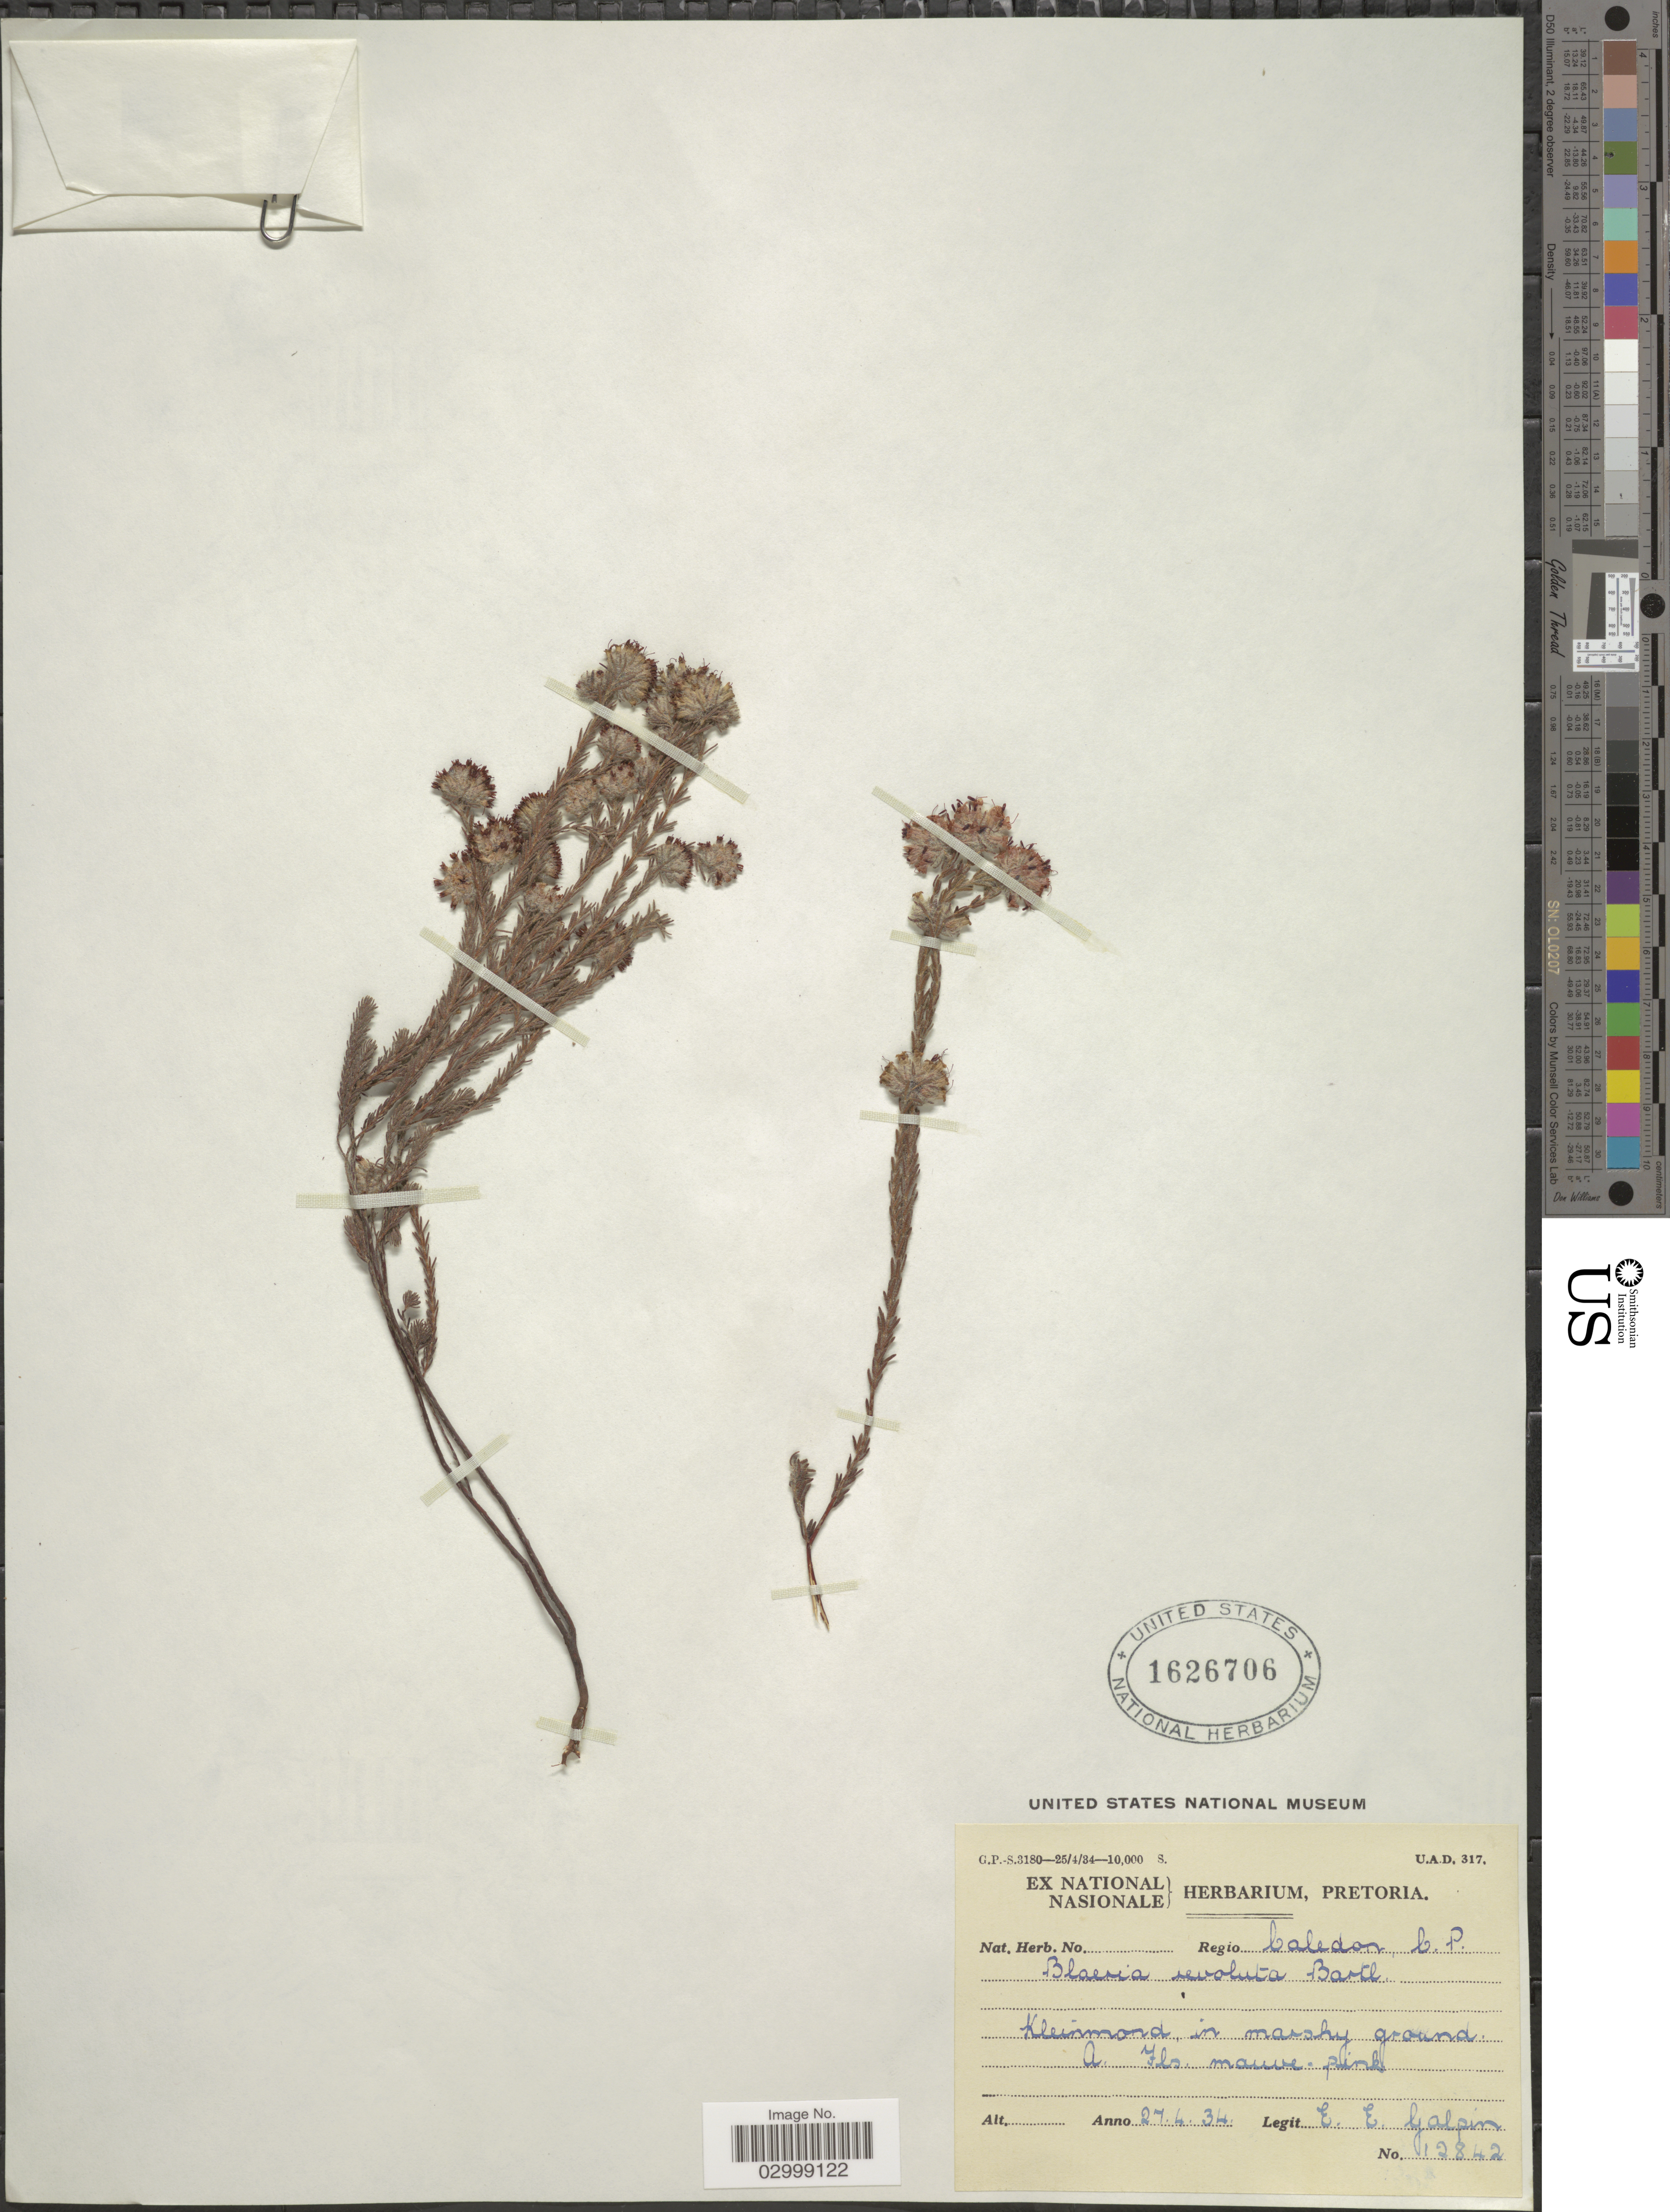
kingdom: Plantae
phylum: Tracheophyta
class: Magnoliopsida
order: Ericales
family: Ericaceae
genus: Blaeria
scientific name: Blaeria revoluta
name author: Bartl.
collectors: E. Galpin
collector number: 12842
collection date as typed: Transcribed d/m/y: 27/4/34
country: South Africa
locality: Kleinmond in marshy ground.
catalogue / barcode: US 1626706